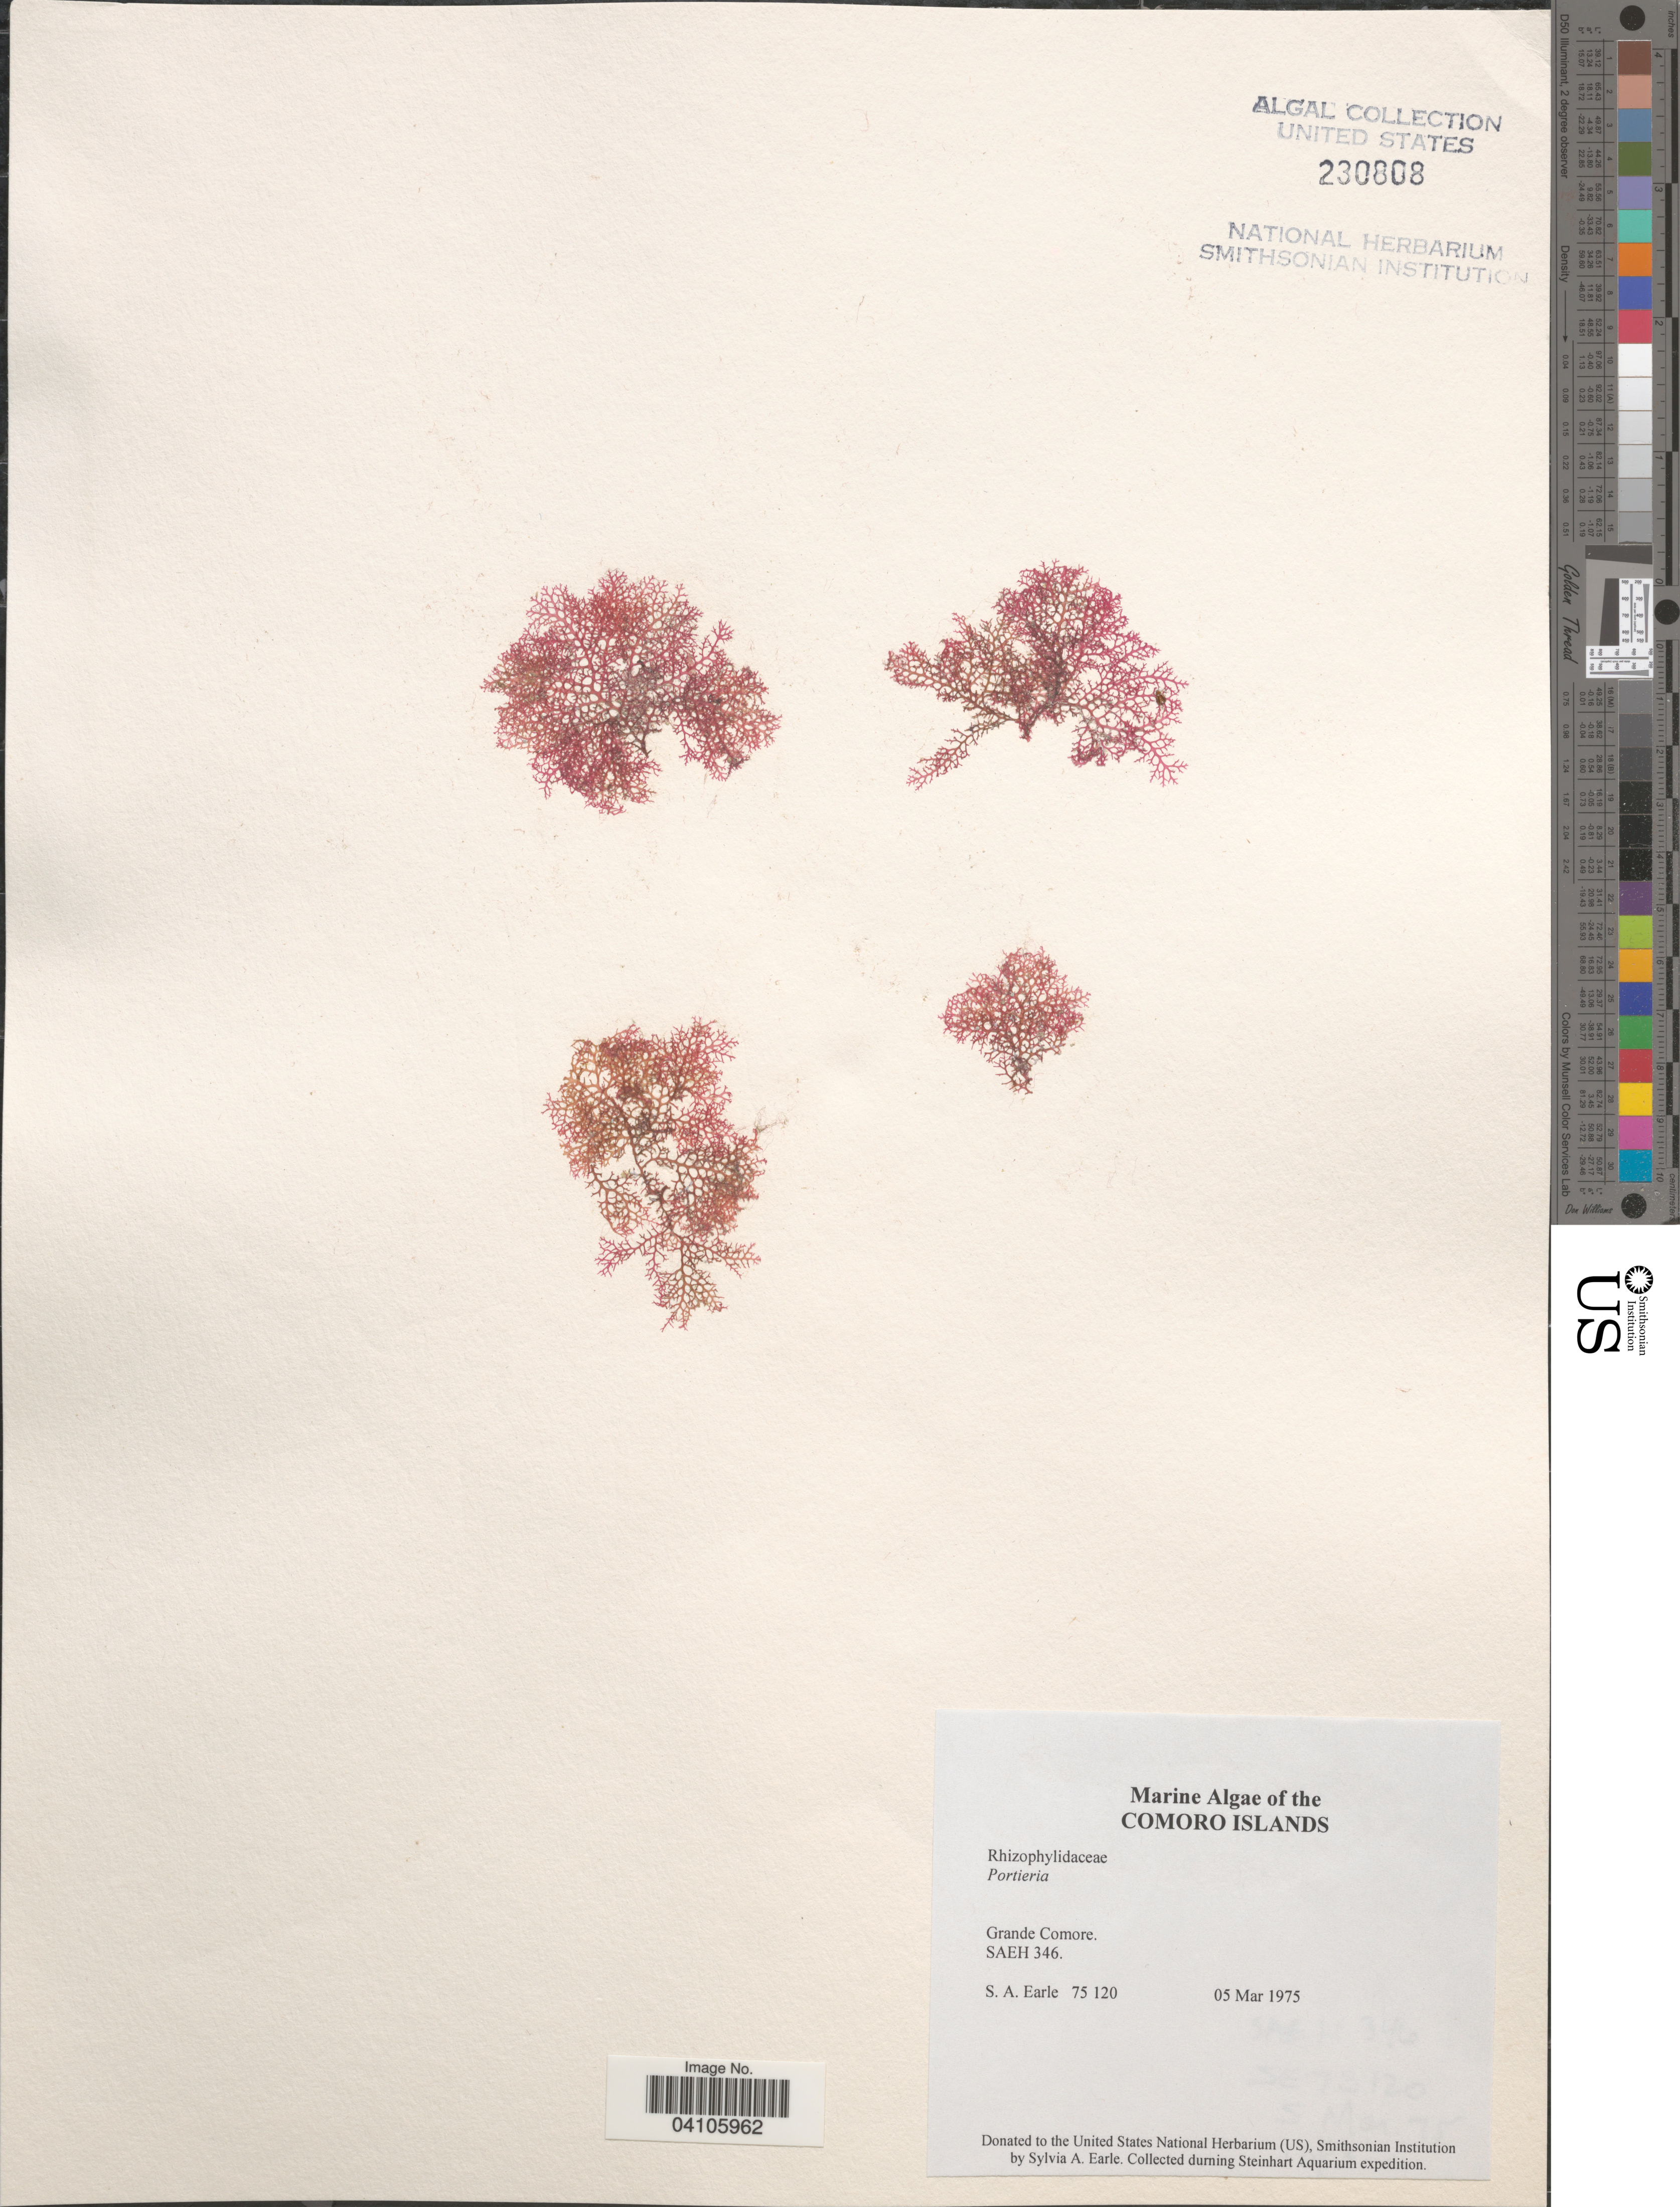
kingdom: Plantae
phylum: Rhodophyta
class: Florideophyceae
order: Gigartinales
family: Rhizophyllidaceae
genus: Portieria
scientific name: Portieria sp.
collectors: S. A. Earle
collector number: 75120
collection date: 1975-03-05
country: Comoros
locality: Grande Comore. Steinhart Aquarium expedition.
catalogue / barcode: US 230808